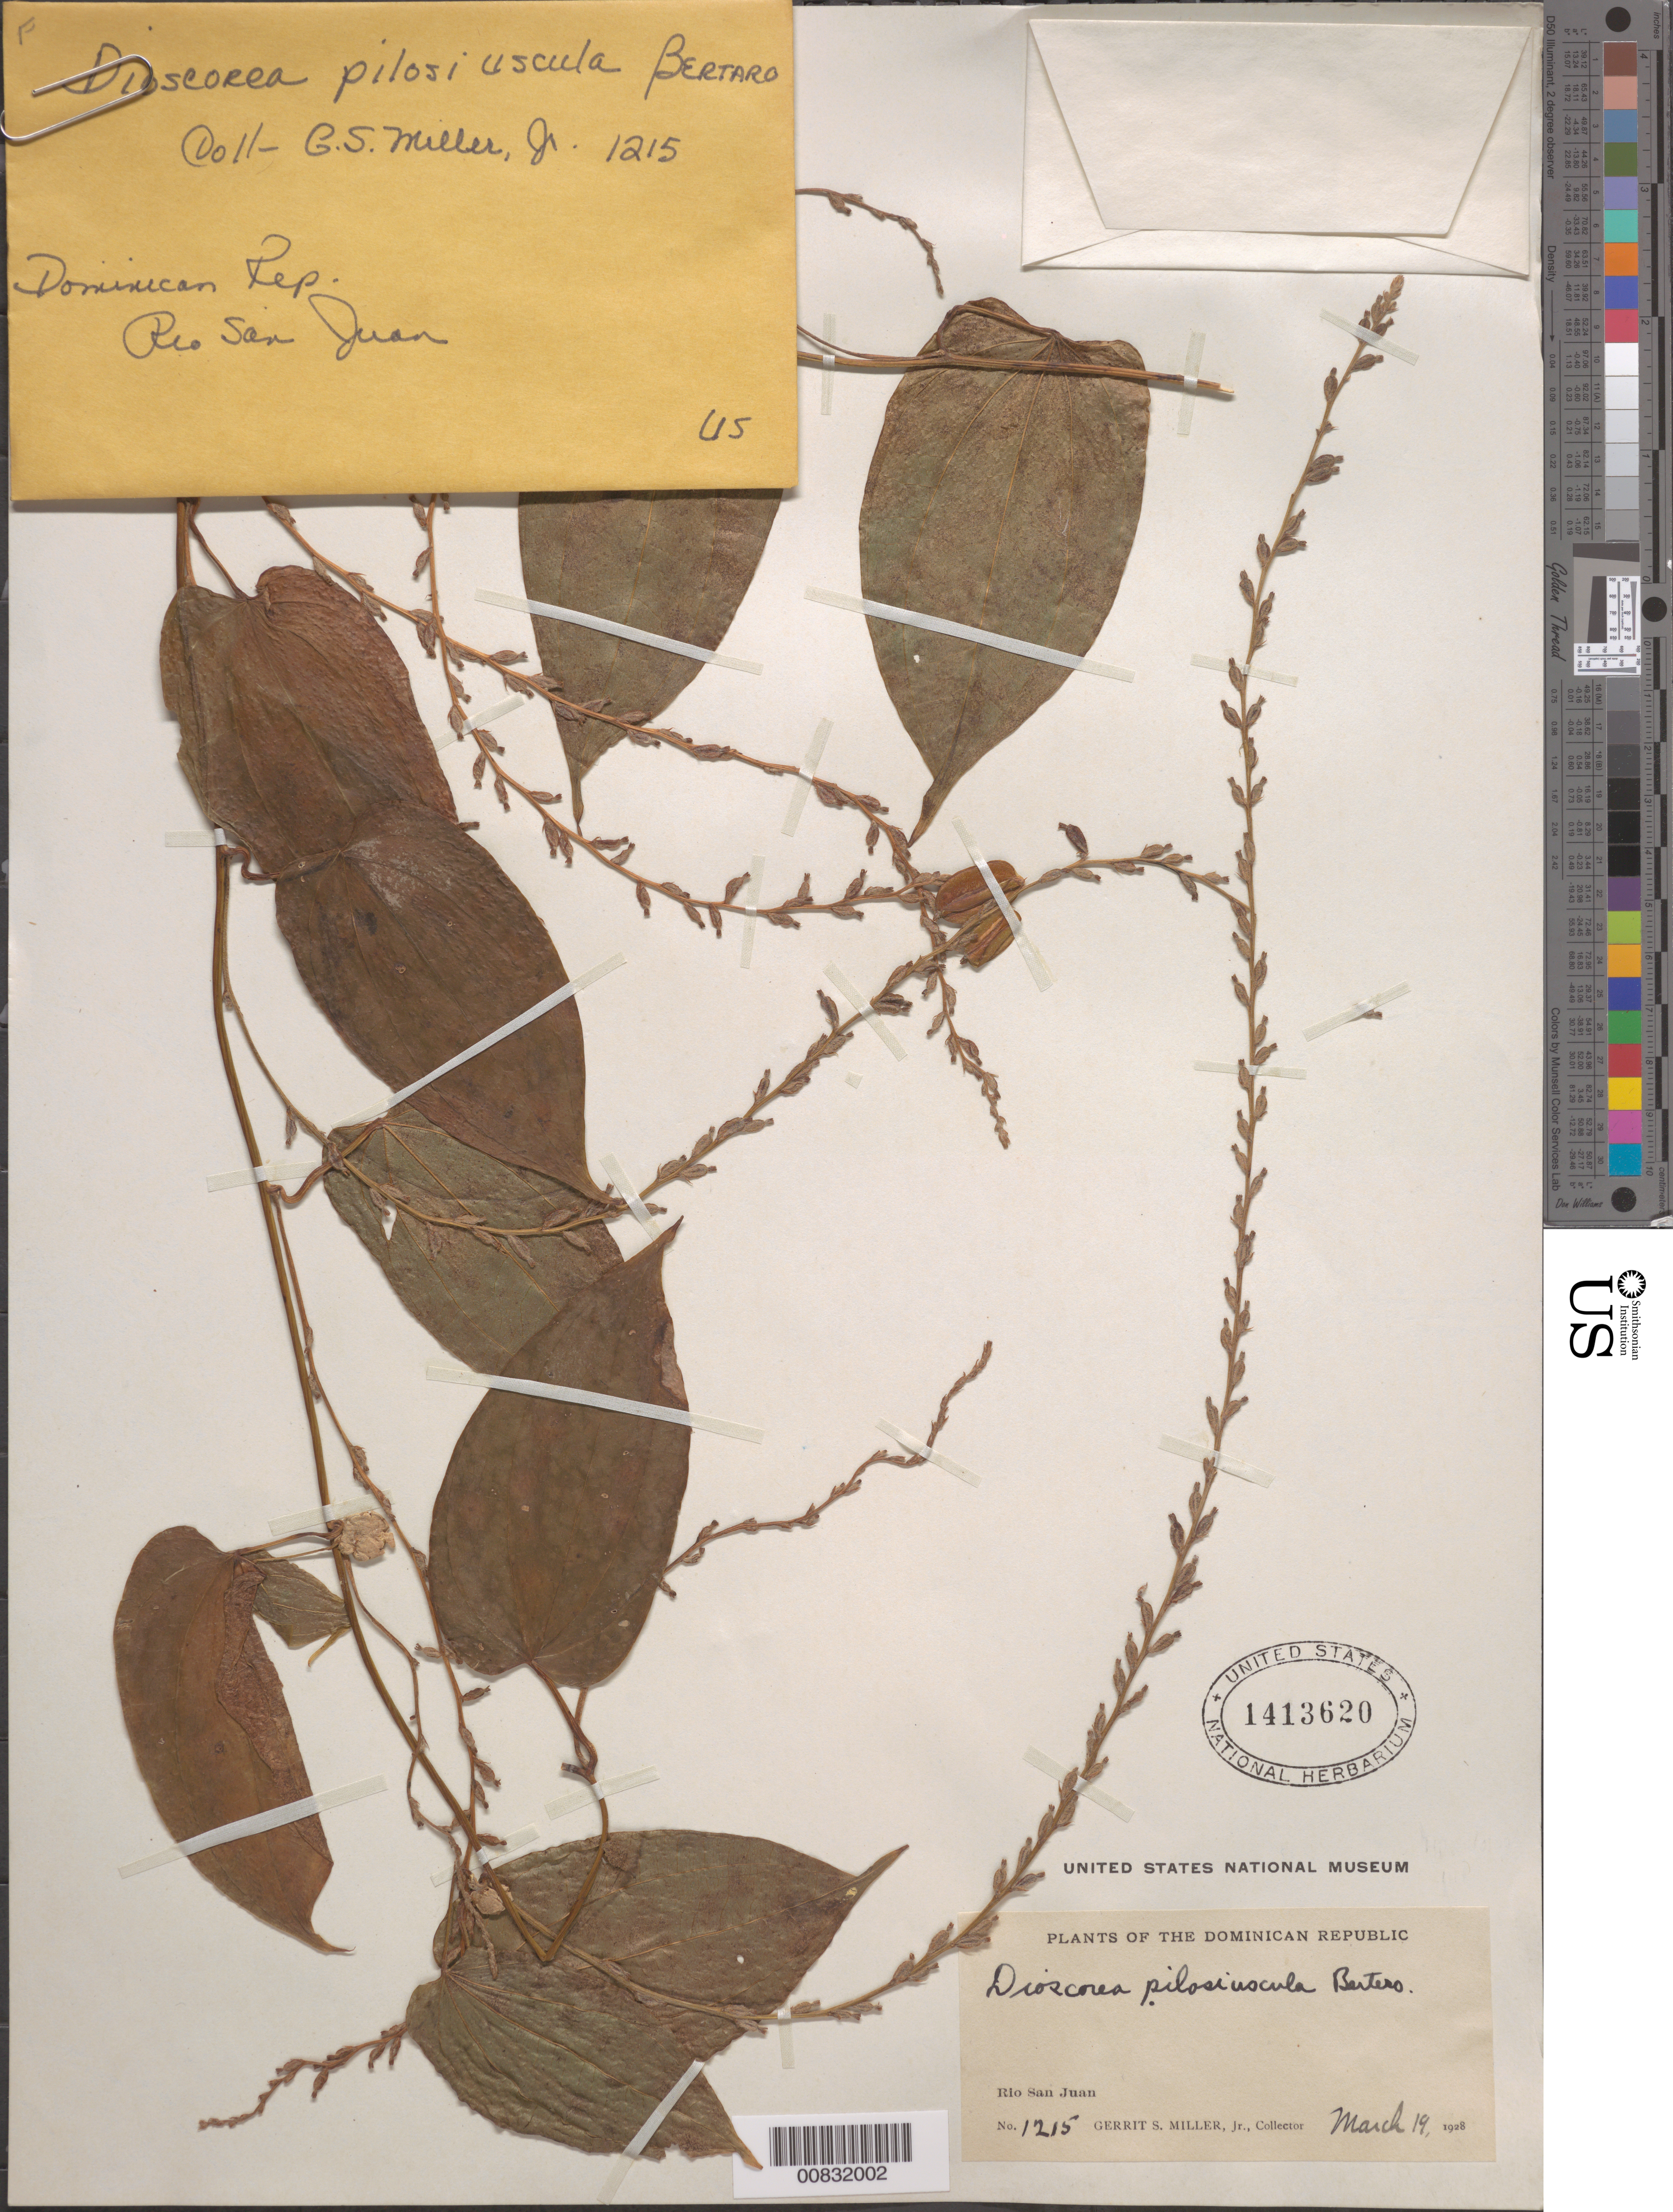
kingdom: Plantae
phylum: Tracheophyta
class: Liliopsida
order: Dioscoreales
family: Dioscoreaceae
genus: Dioscorea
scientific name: Dioscorea pilosiuscula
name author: Bertero ex Spreng.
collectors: G. S. Miller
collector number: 1215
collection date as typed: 19 Mar 1928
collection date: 1928-03-19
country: Dominican Republic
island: Hispaniola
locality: Río San Juan.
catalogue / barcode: US 1413620